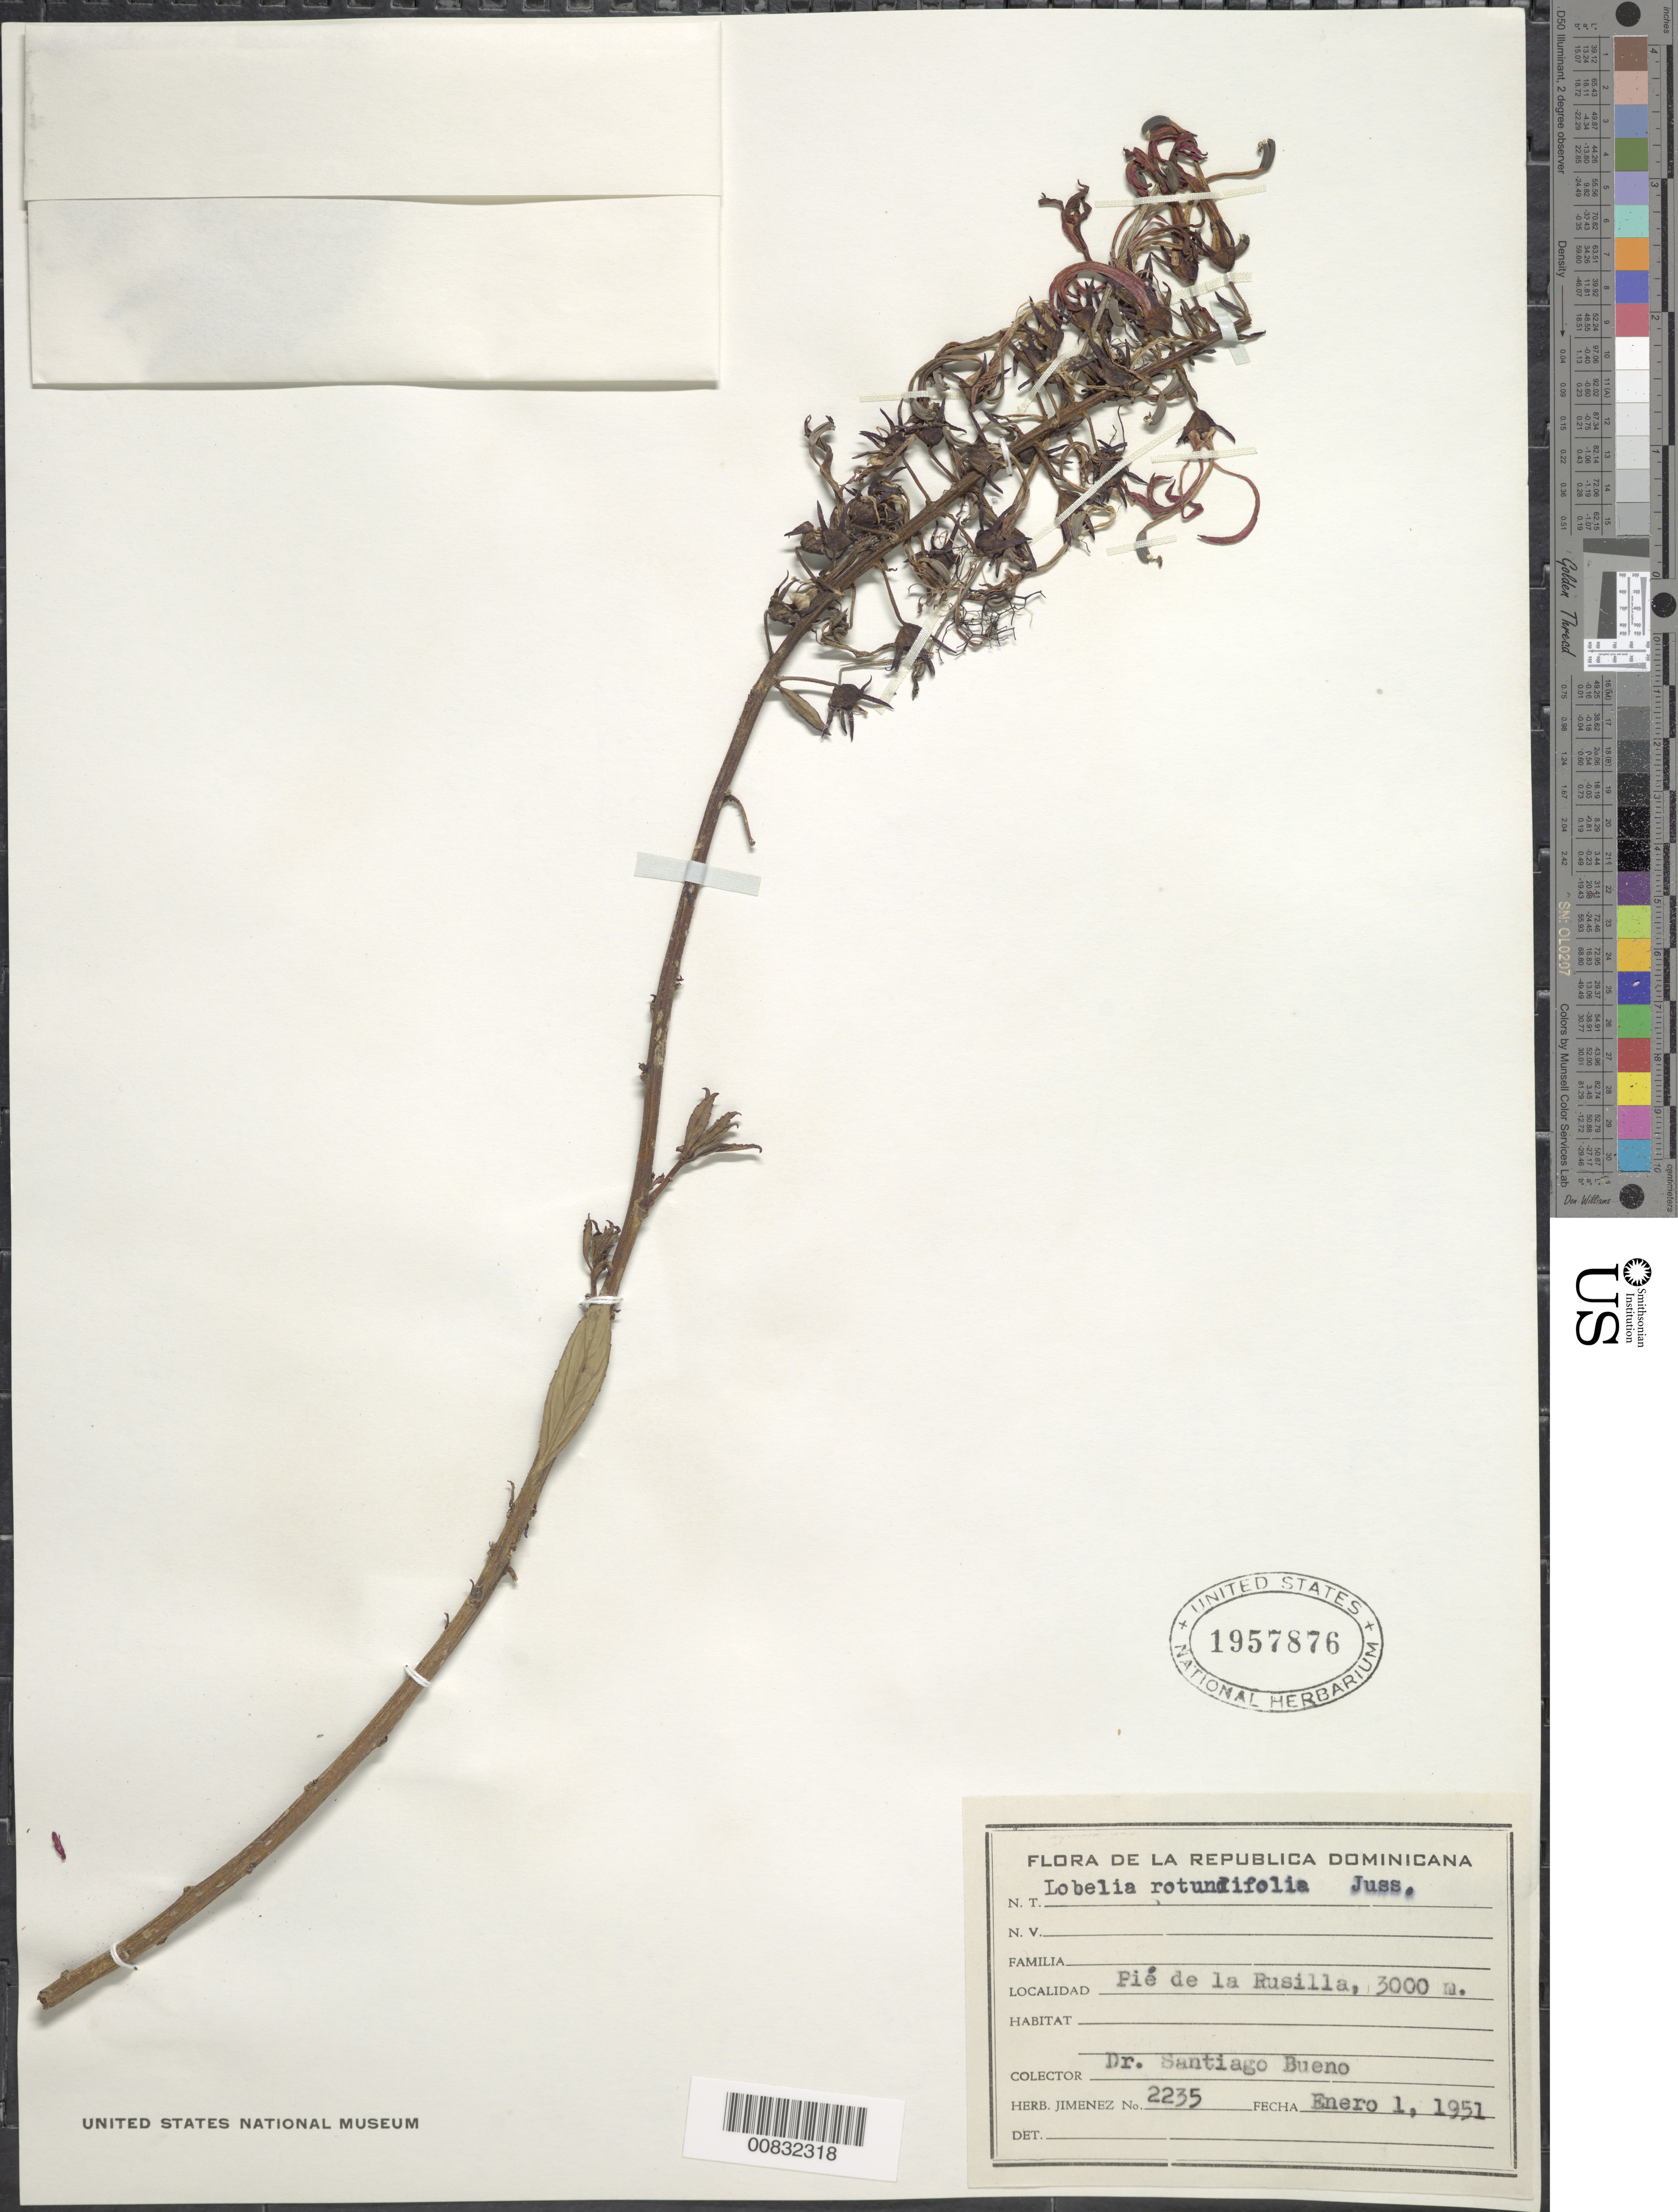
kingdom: Plantae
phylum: Tracheophyta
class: Magnoliopsida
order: Asterales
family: Campanulaceae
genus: Lobelia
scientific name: Lobelia rotundifolia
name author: Juss. ex A. DC.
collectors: S. Bueno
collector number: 2235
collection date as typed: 01 Jan 1951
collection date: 1951-01-01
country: Dominican Republic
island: Hispaniola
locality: Pié de la Rusilla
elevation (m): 3000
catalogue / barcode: US 1957876